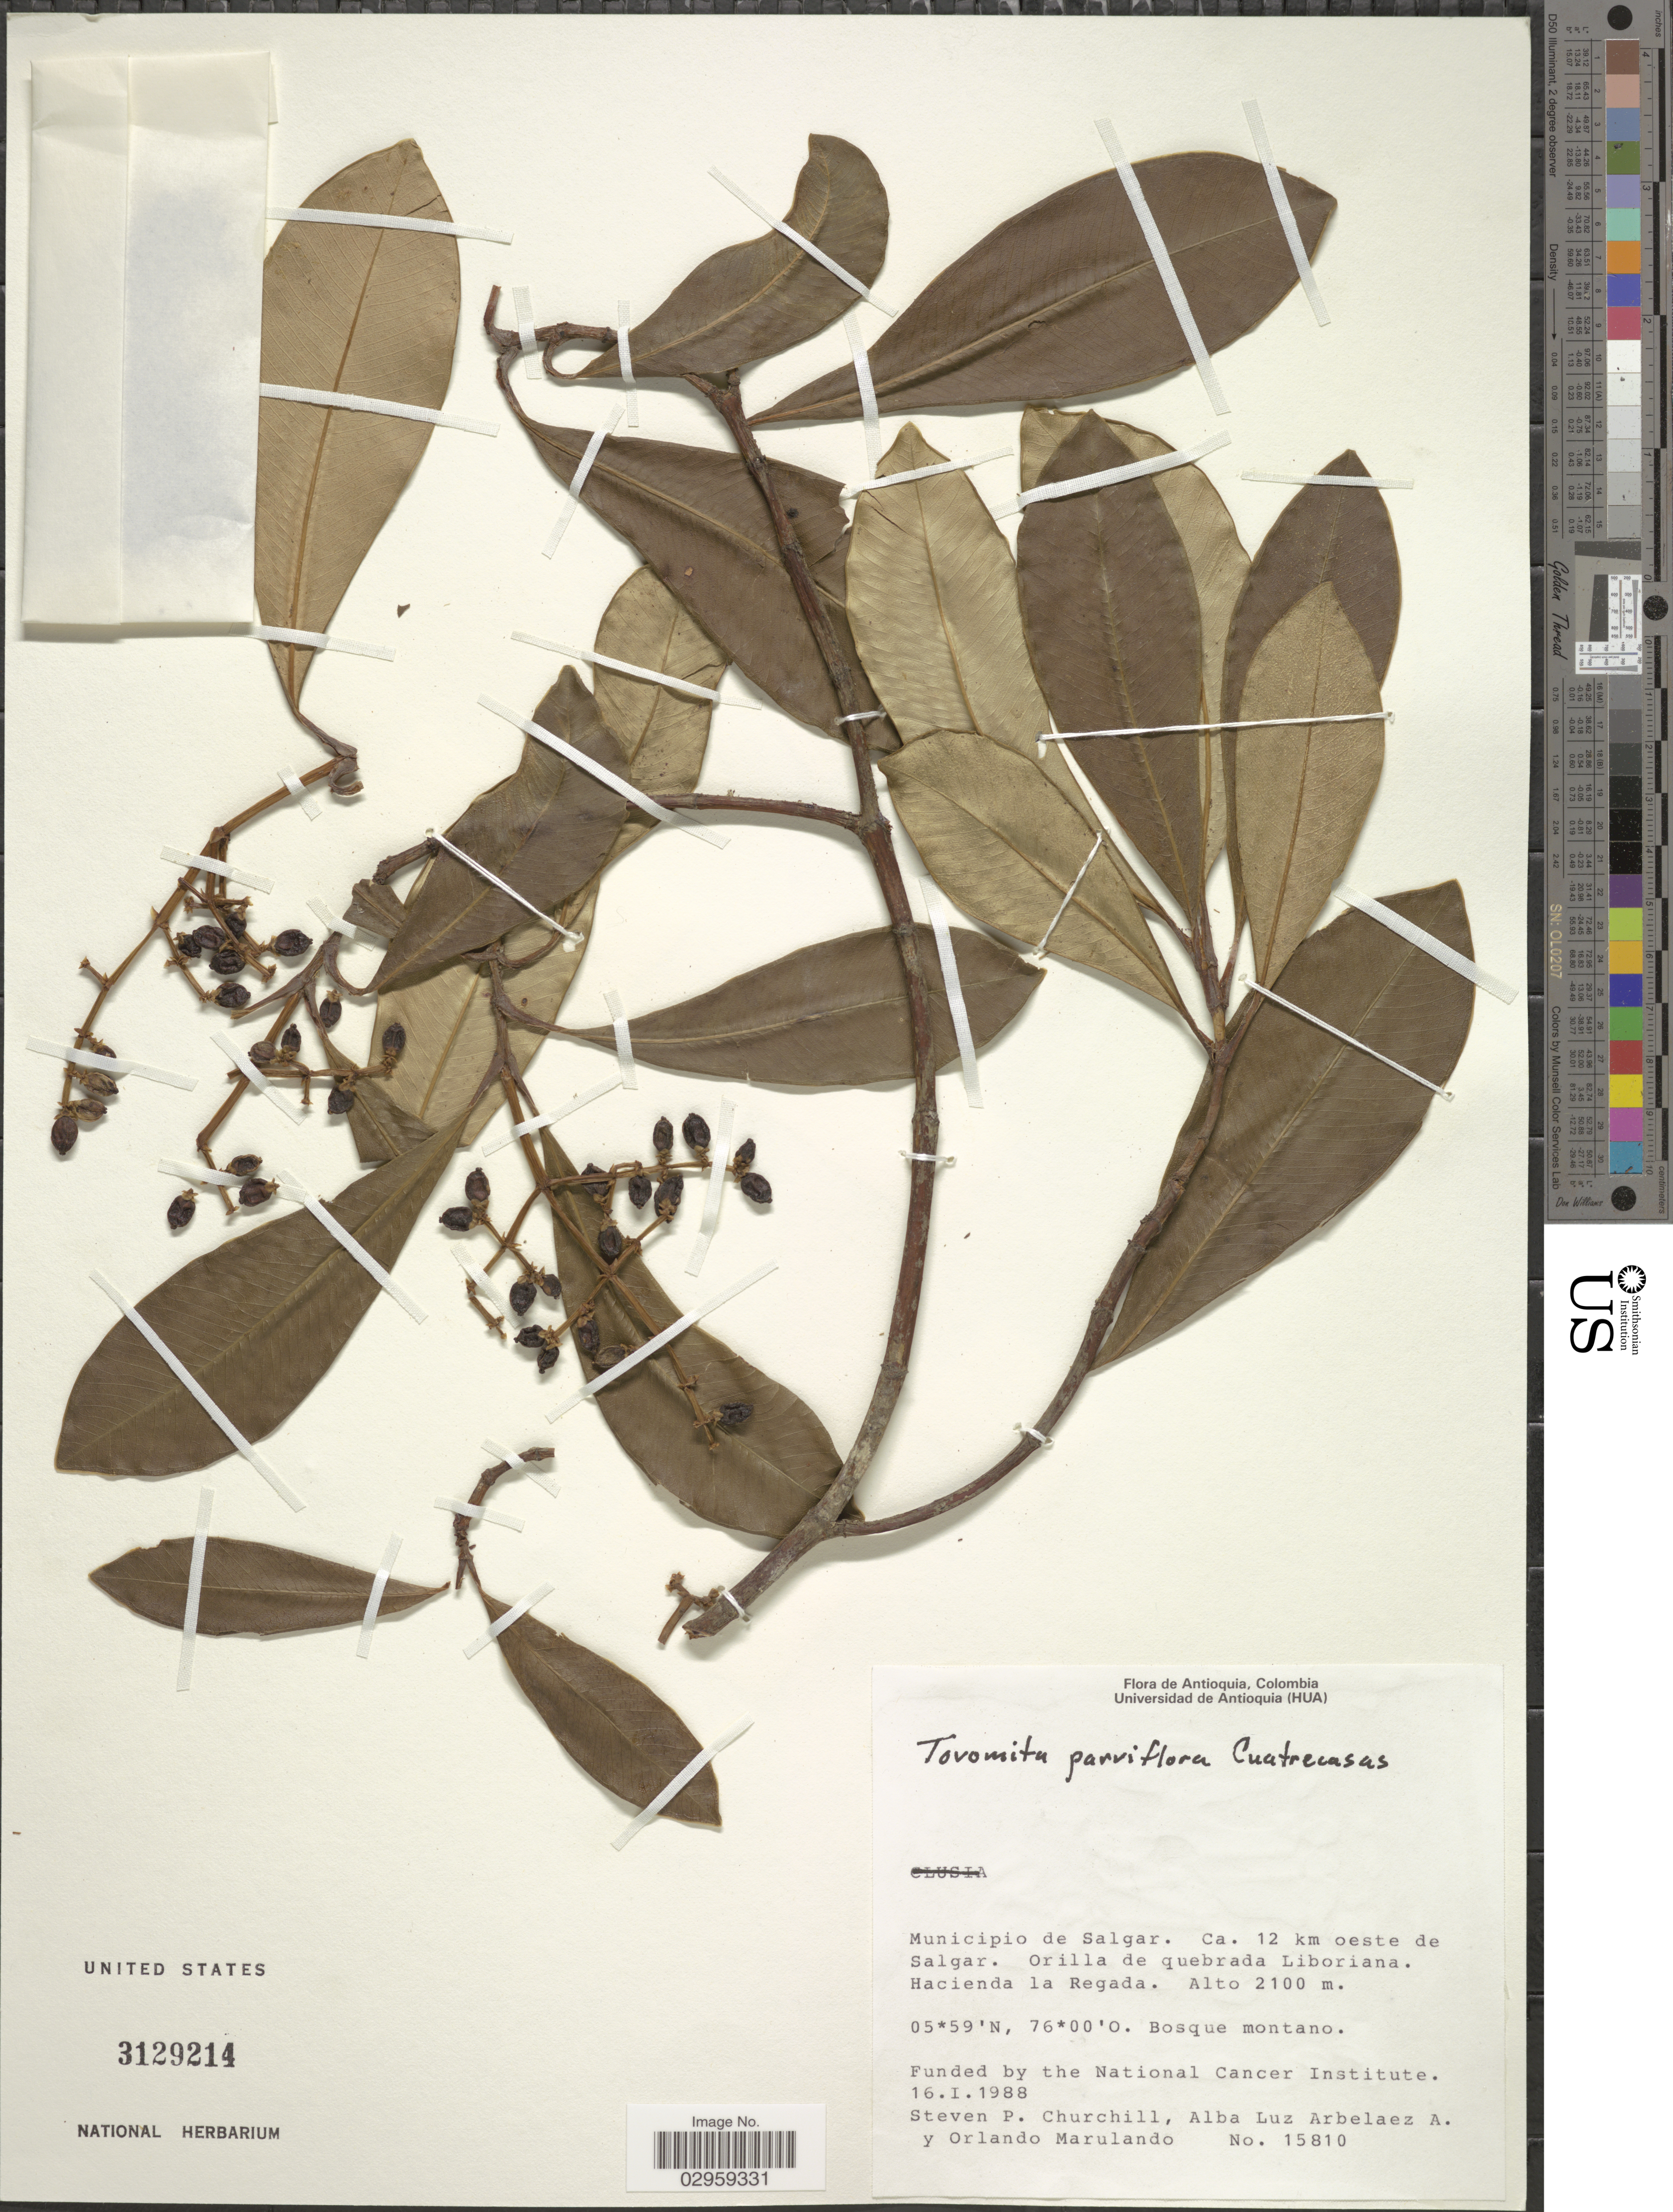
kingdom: Plantae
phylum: Tracheophyta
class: Magnoliopsida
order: Malpighiales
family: Clusiaceae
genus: Clusia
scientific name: Clusia ducuoides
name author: Engl.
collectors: S. Churchill, A. L. Arbelaez & O. Marulando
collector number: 15810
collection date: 1988-01-16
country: Colombia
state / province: Antioquia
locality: Municipio de Salgar. Ca. 12 km oeste de Salgar. Orilla de quebrada Liboriana. Hacienda la Regada.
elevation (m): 2100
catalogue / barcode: US 3129214